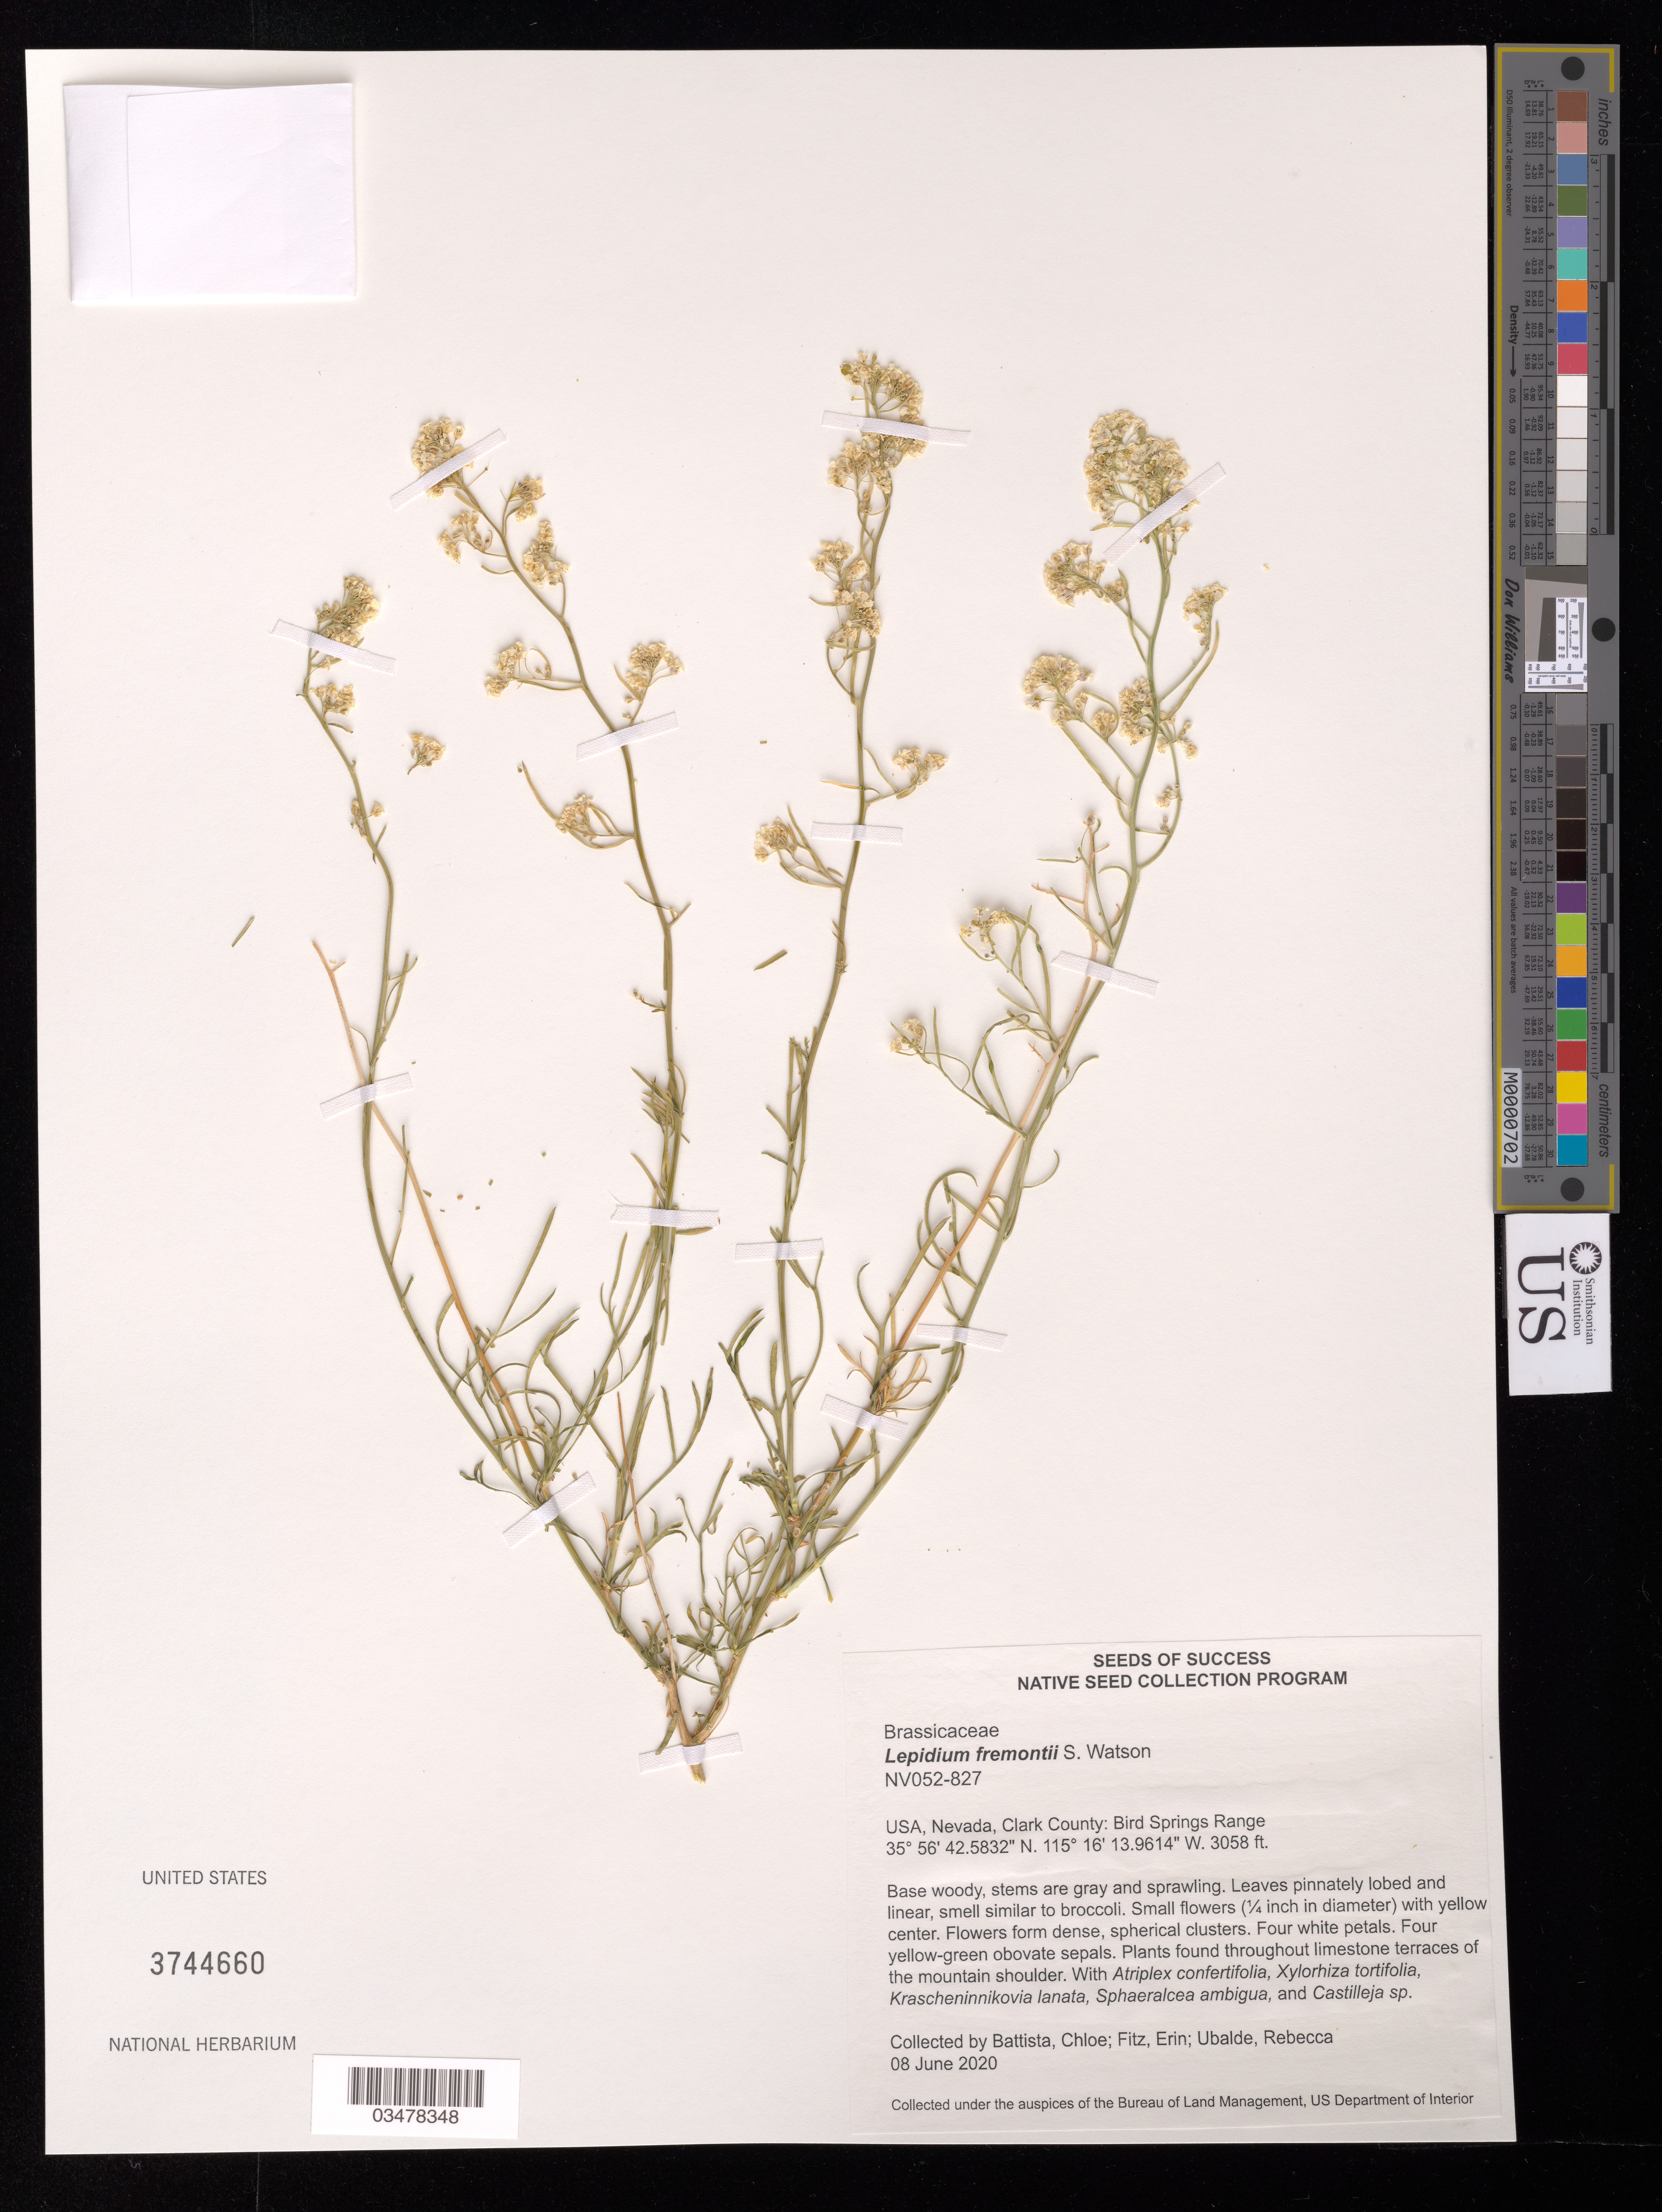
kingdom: Plantae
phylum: Tracheophyta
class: Magnoliopsida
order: Brassicales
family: Brassicaceae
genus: Lepidium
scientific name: Lepidium fremontii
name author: S. Watson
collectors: C. Battista, E. Fitz & R. Ubalde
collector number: NV052-827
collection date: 2020-06-08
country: United States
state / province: Nevada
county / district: Clark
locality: Bird Springs Range.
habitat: Limestone terraces of mountain shoulder. With Atriplex confertifolia, Xylorthiza tortifolia, Castilleja sp., etc.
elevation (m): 932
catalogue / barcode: US 3744660